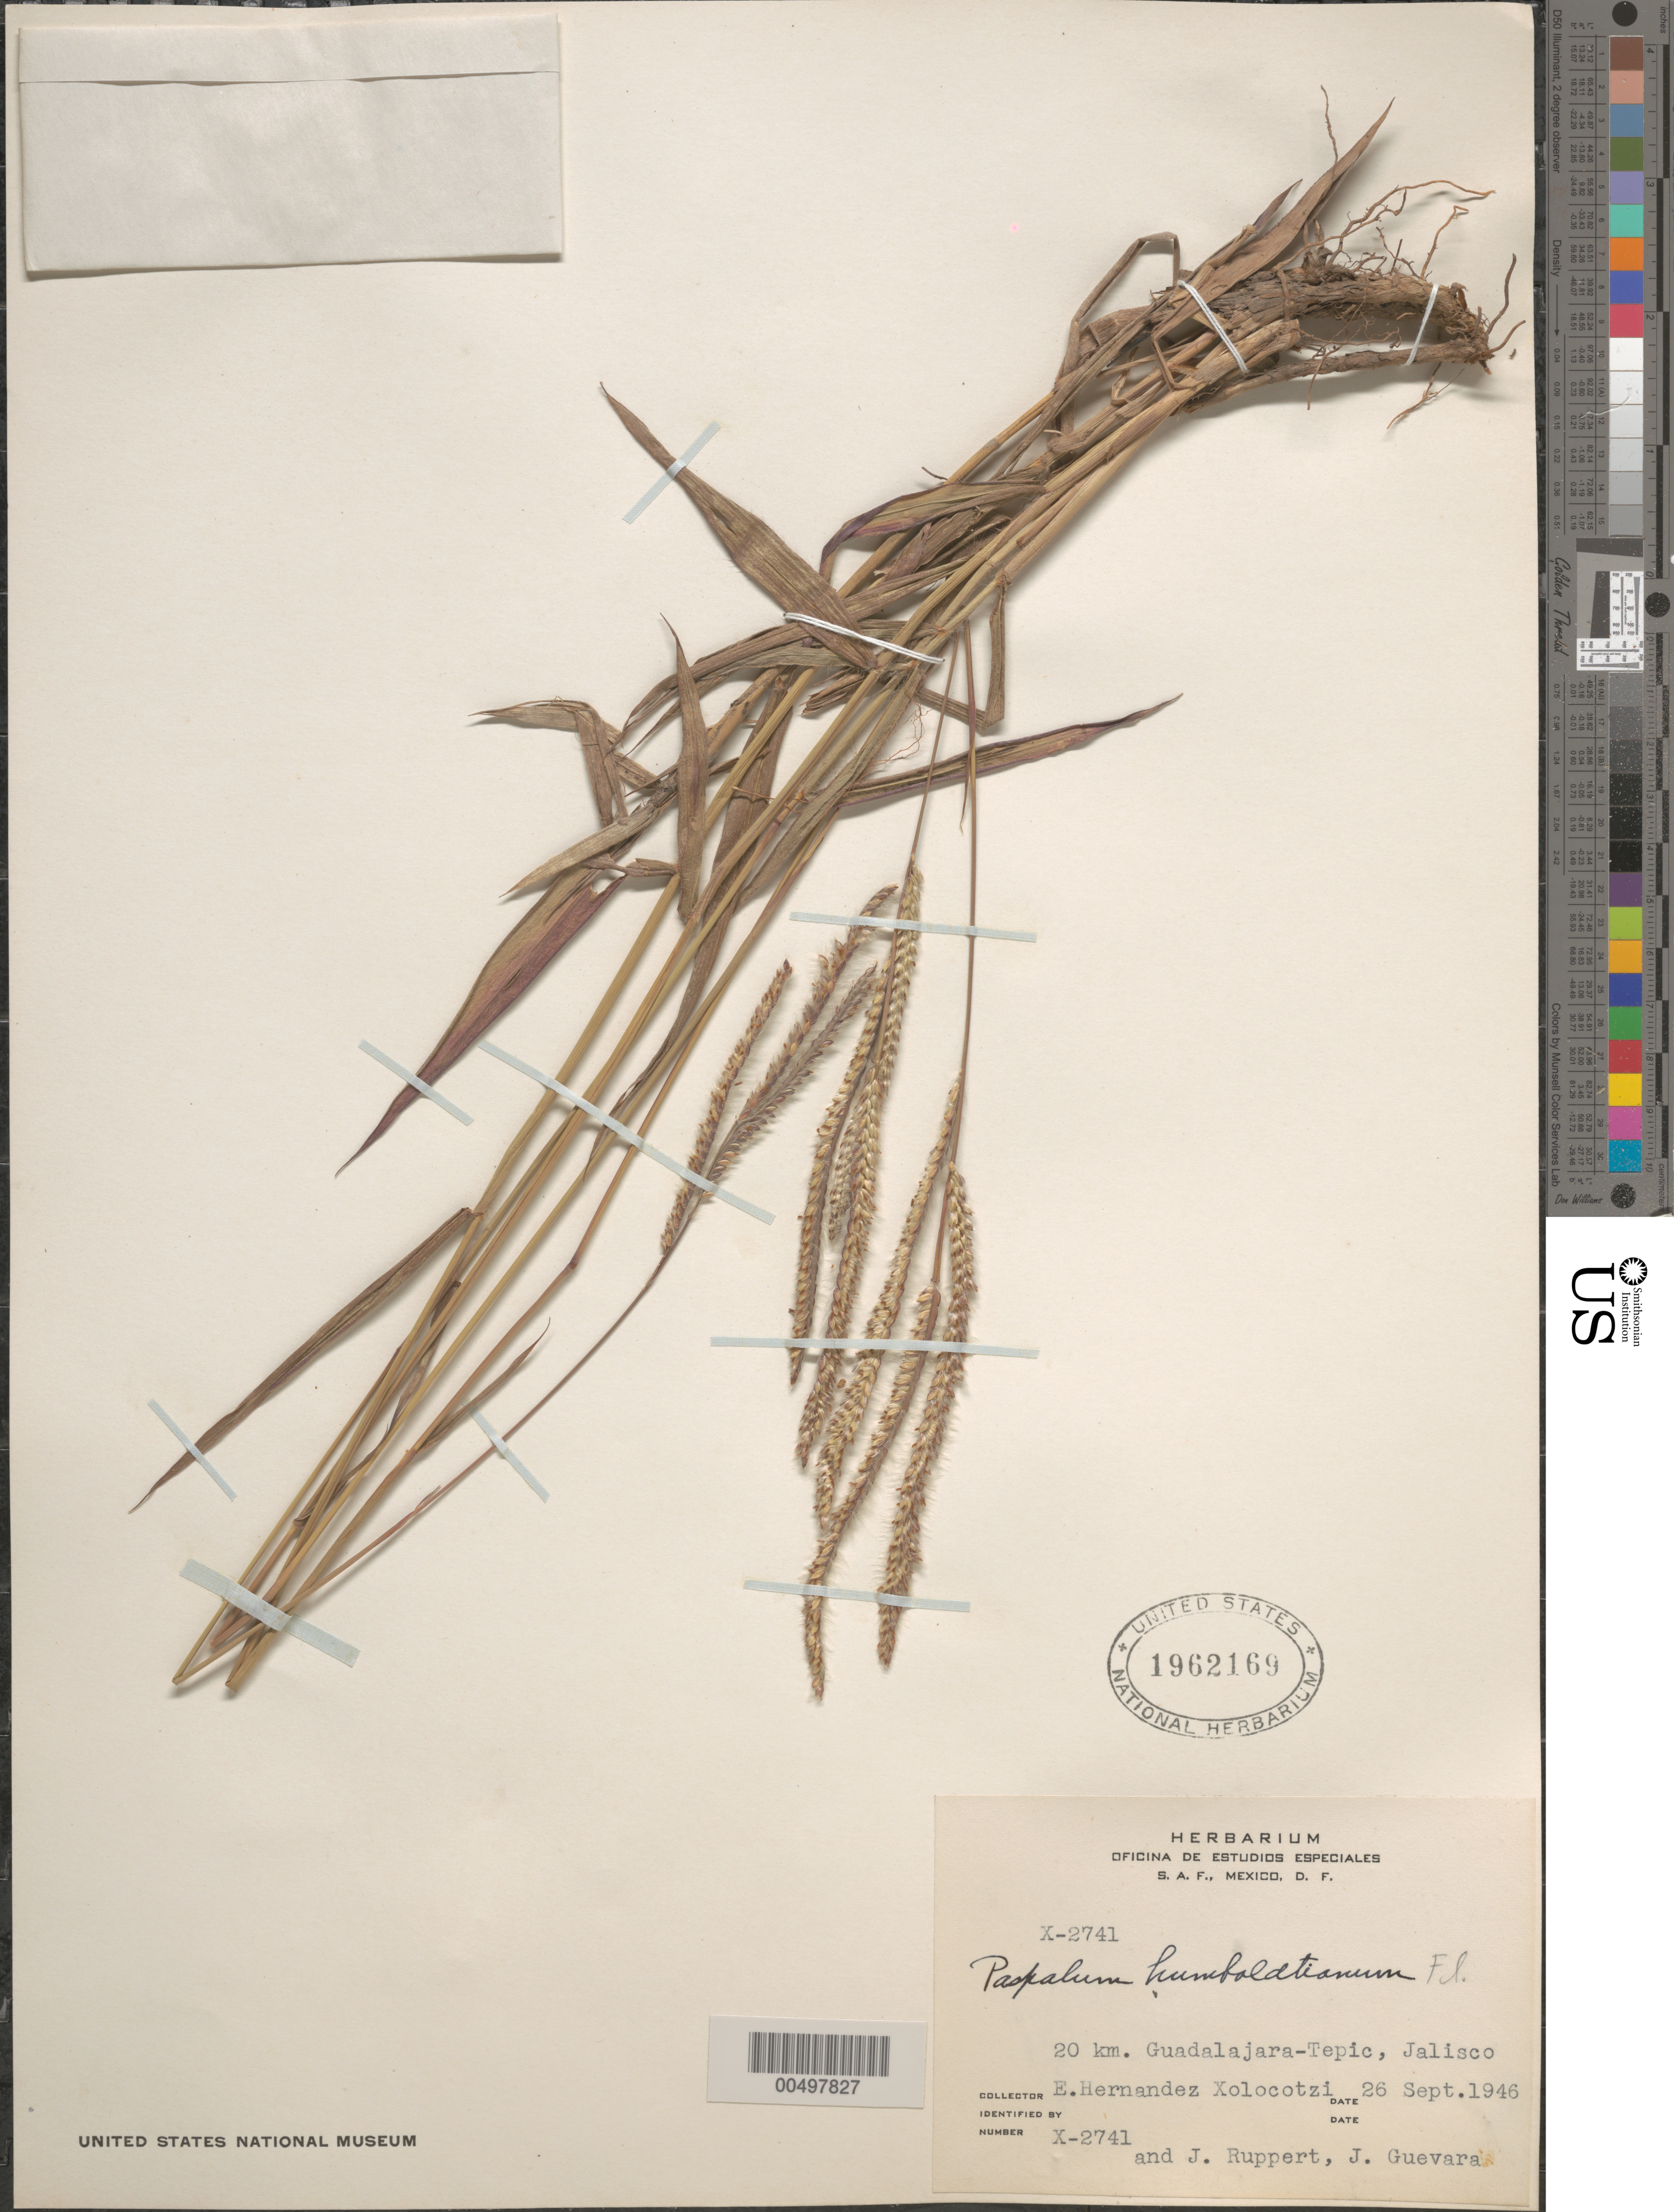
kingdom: Plantae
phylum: Tracheophyta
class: Liliopsida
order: Poales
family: Poaceae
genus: Paspalum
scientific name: Paspalum humboldtianum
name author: Flüggé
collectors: E. I. Hernández-X., J. Ruppert & J. Guevara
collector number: X-2741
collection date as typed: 26 Sep 1946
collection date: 1946-09-26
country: Mexico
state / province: Jalisco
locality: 20 km Guadalajara - Tepic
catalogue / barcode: US 1962169